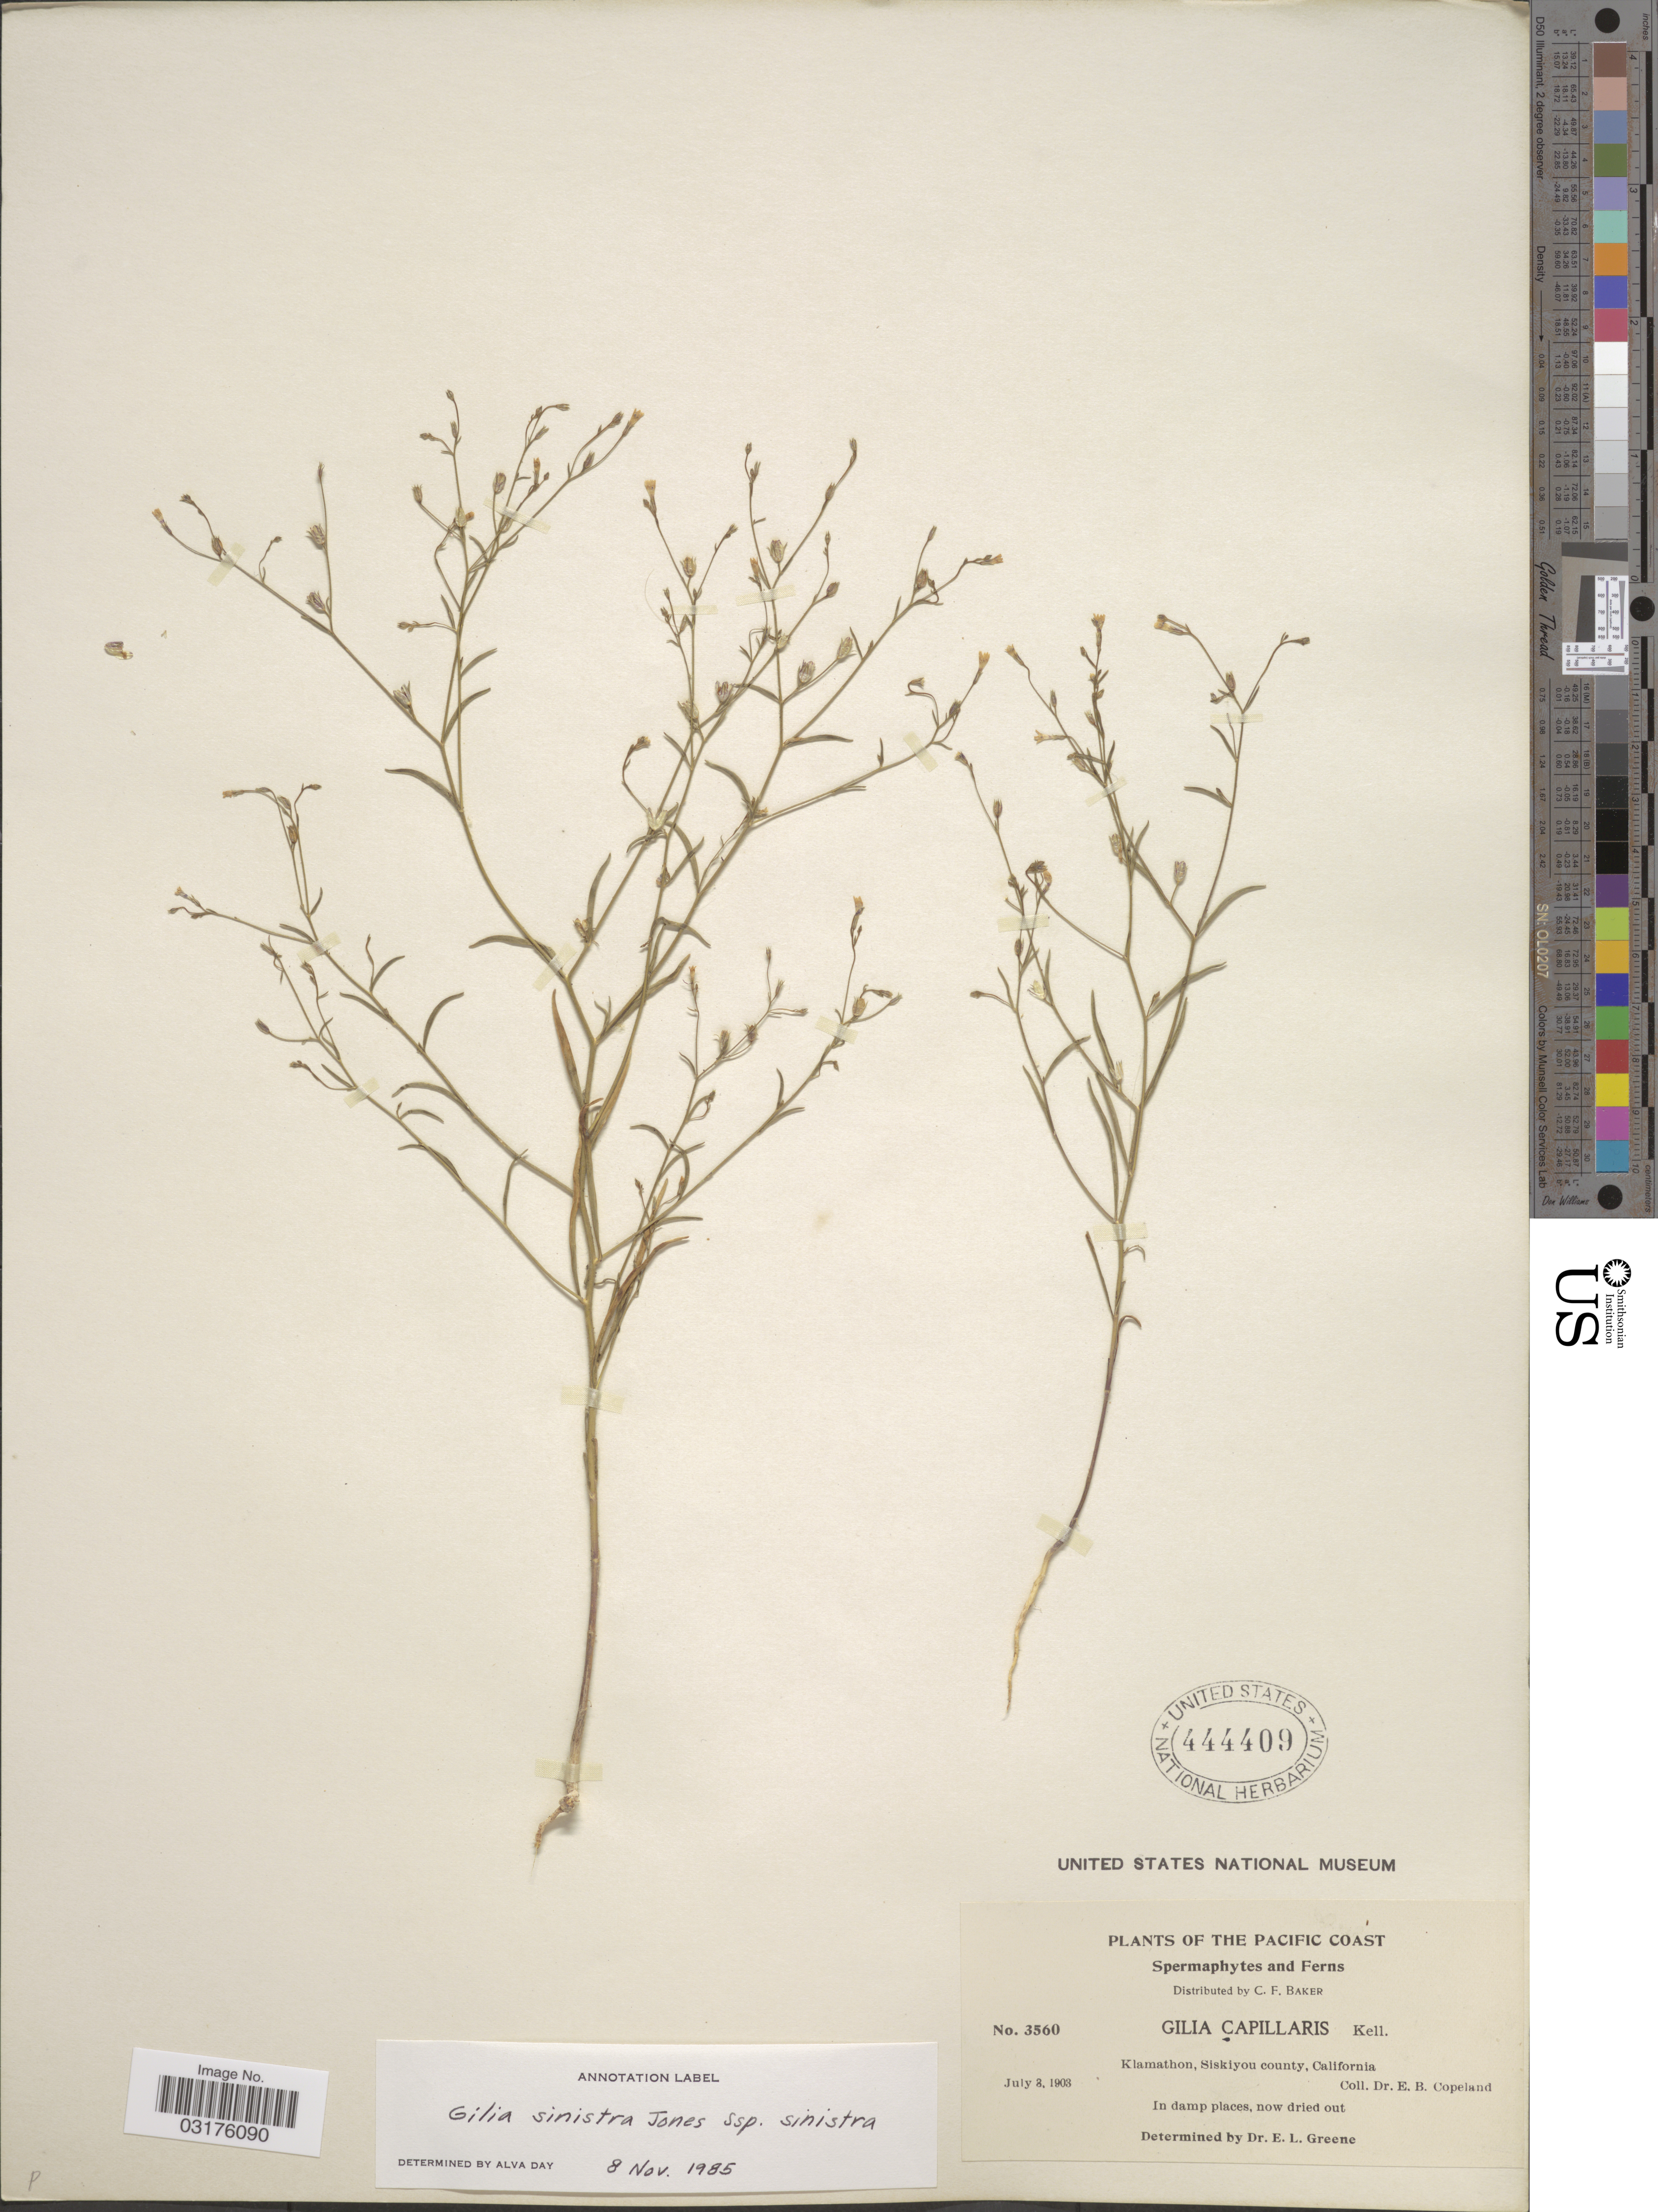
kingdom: Plantae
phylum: Tracheophyta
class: Magnoliopsida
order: Ericales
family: Polemoniaceae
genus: Navarretia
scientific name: Navarretia sinistra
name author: (M.E. Jones) L.A. Johnson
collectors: E. B. Copeland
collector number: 3560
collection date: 1903-07-03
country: United States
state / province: California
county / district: Siskiyou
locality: The Pacific Coast, Klamathon, Siskiyou county, California.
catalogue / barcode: US 444409